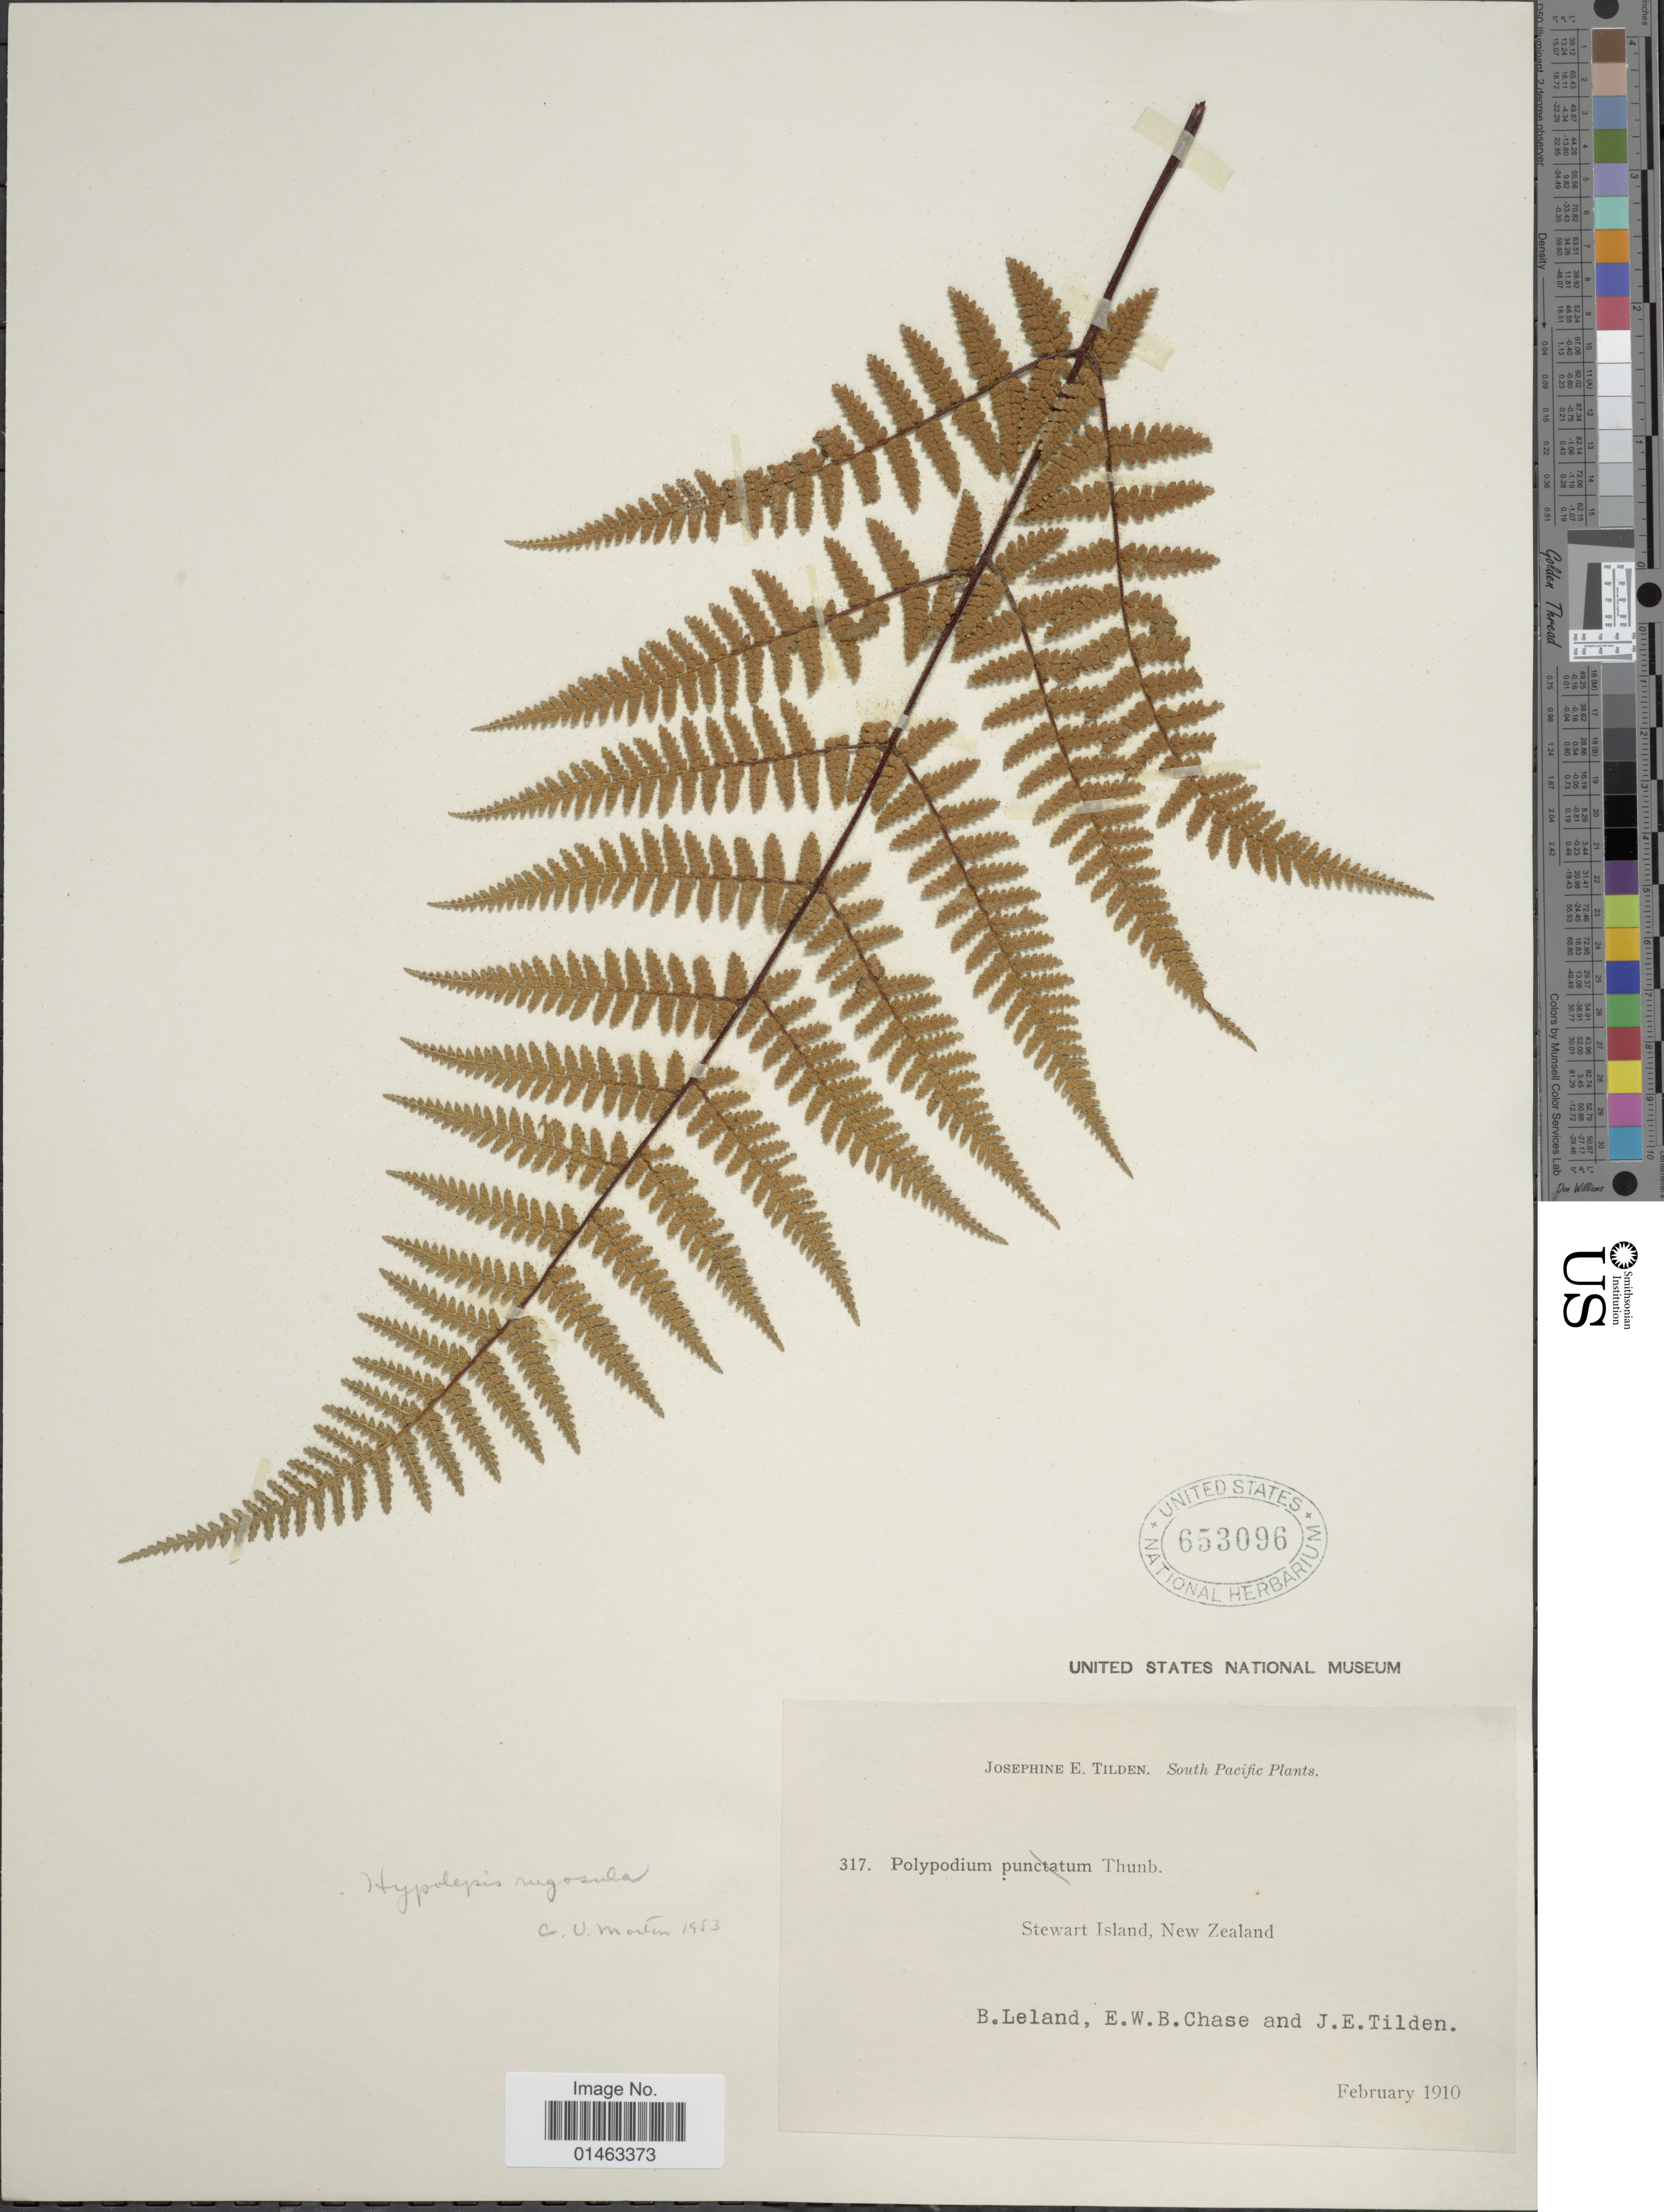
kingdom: Plantae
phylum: Tracheophyta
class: Polypodiopsida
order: Polypodiales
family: Dennstaedtiaceae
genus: Hypolepis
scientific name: Hypolepis rufobarbata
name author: (Colenso) N.A. Wakef.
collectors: B. Leland, E. W. Chase & J. E. Tilden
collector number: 317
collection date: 1910-02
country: New Zealand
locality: Stewart island, New Zealand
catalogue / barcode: US 653096